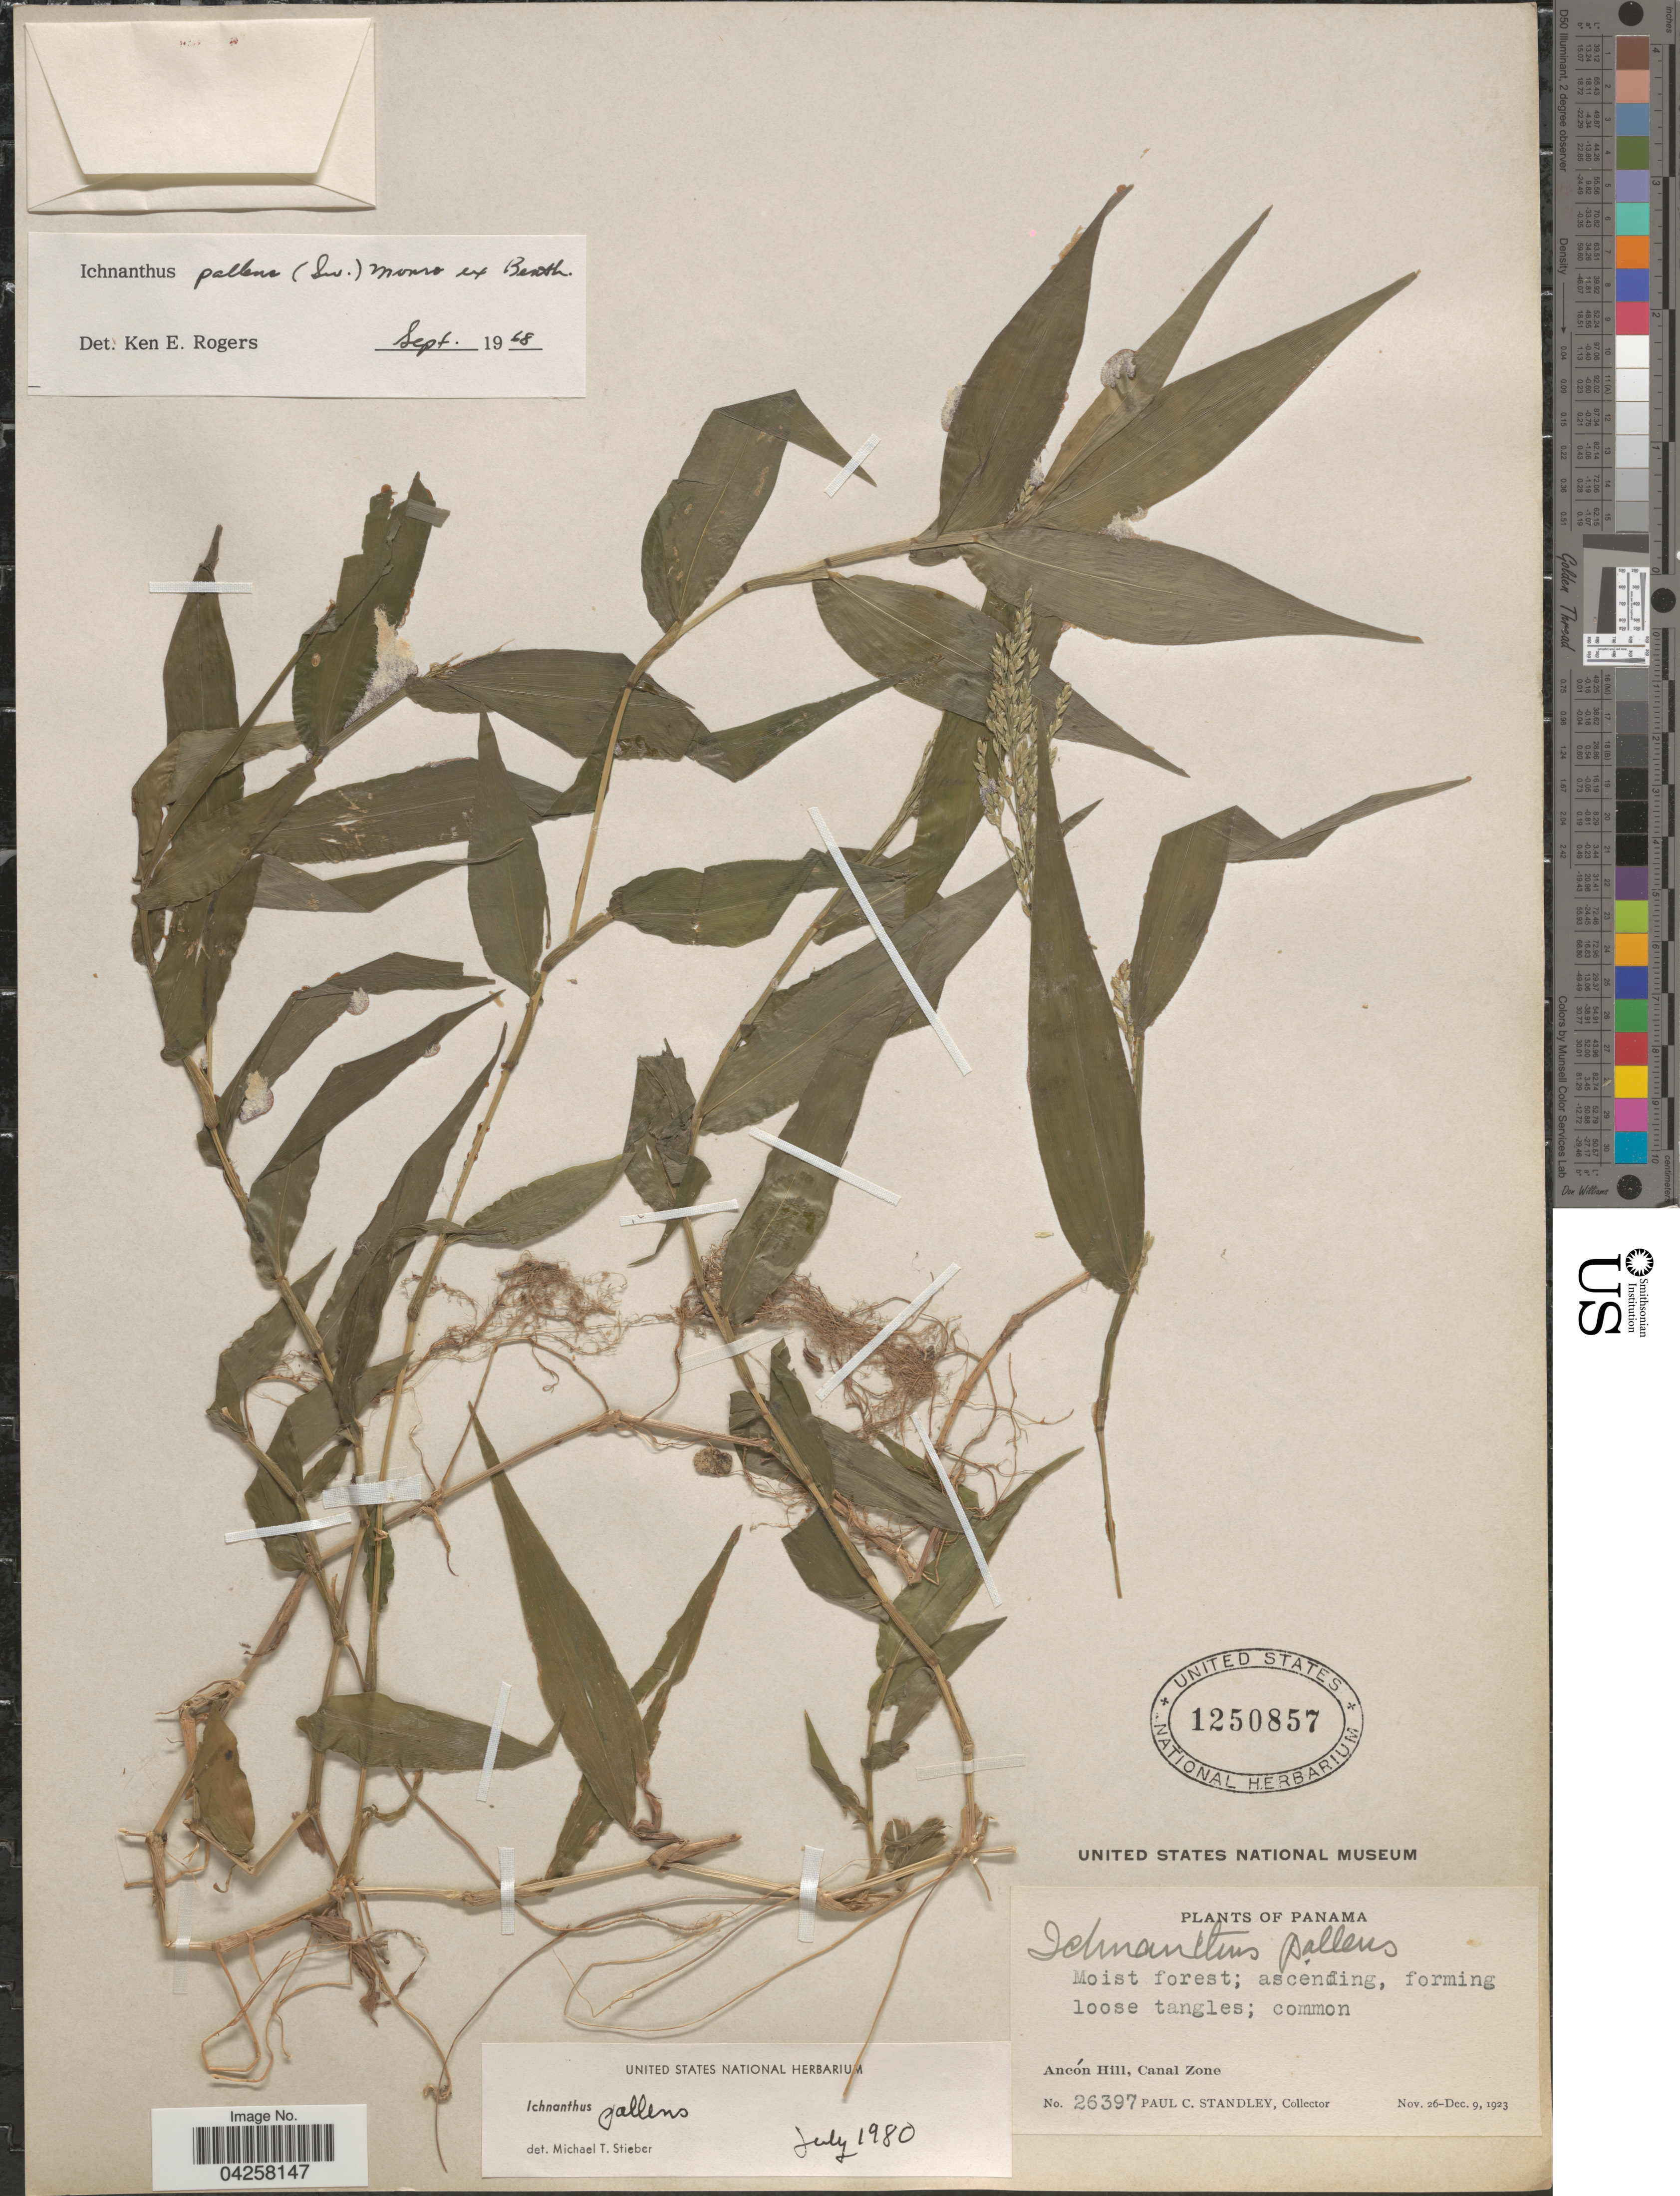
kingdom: Plantae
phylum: Tracheophyta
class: Liliopsida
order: Poales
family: Poaceae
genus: Ichnanthus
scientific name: Ichnanthus pallens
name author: (Sw.) Munro ex Benth.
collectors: P. C. Standley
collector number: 26397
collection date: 1923-11-26/1923-12-09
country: Panama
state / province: Colón / Panamá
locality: Ancón Hill, Canal Zone.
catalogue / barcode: US 1250857